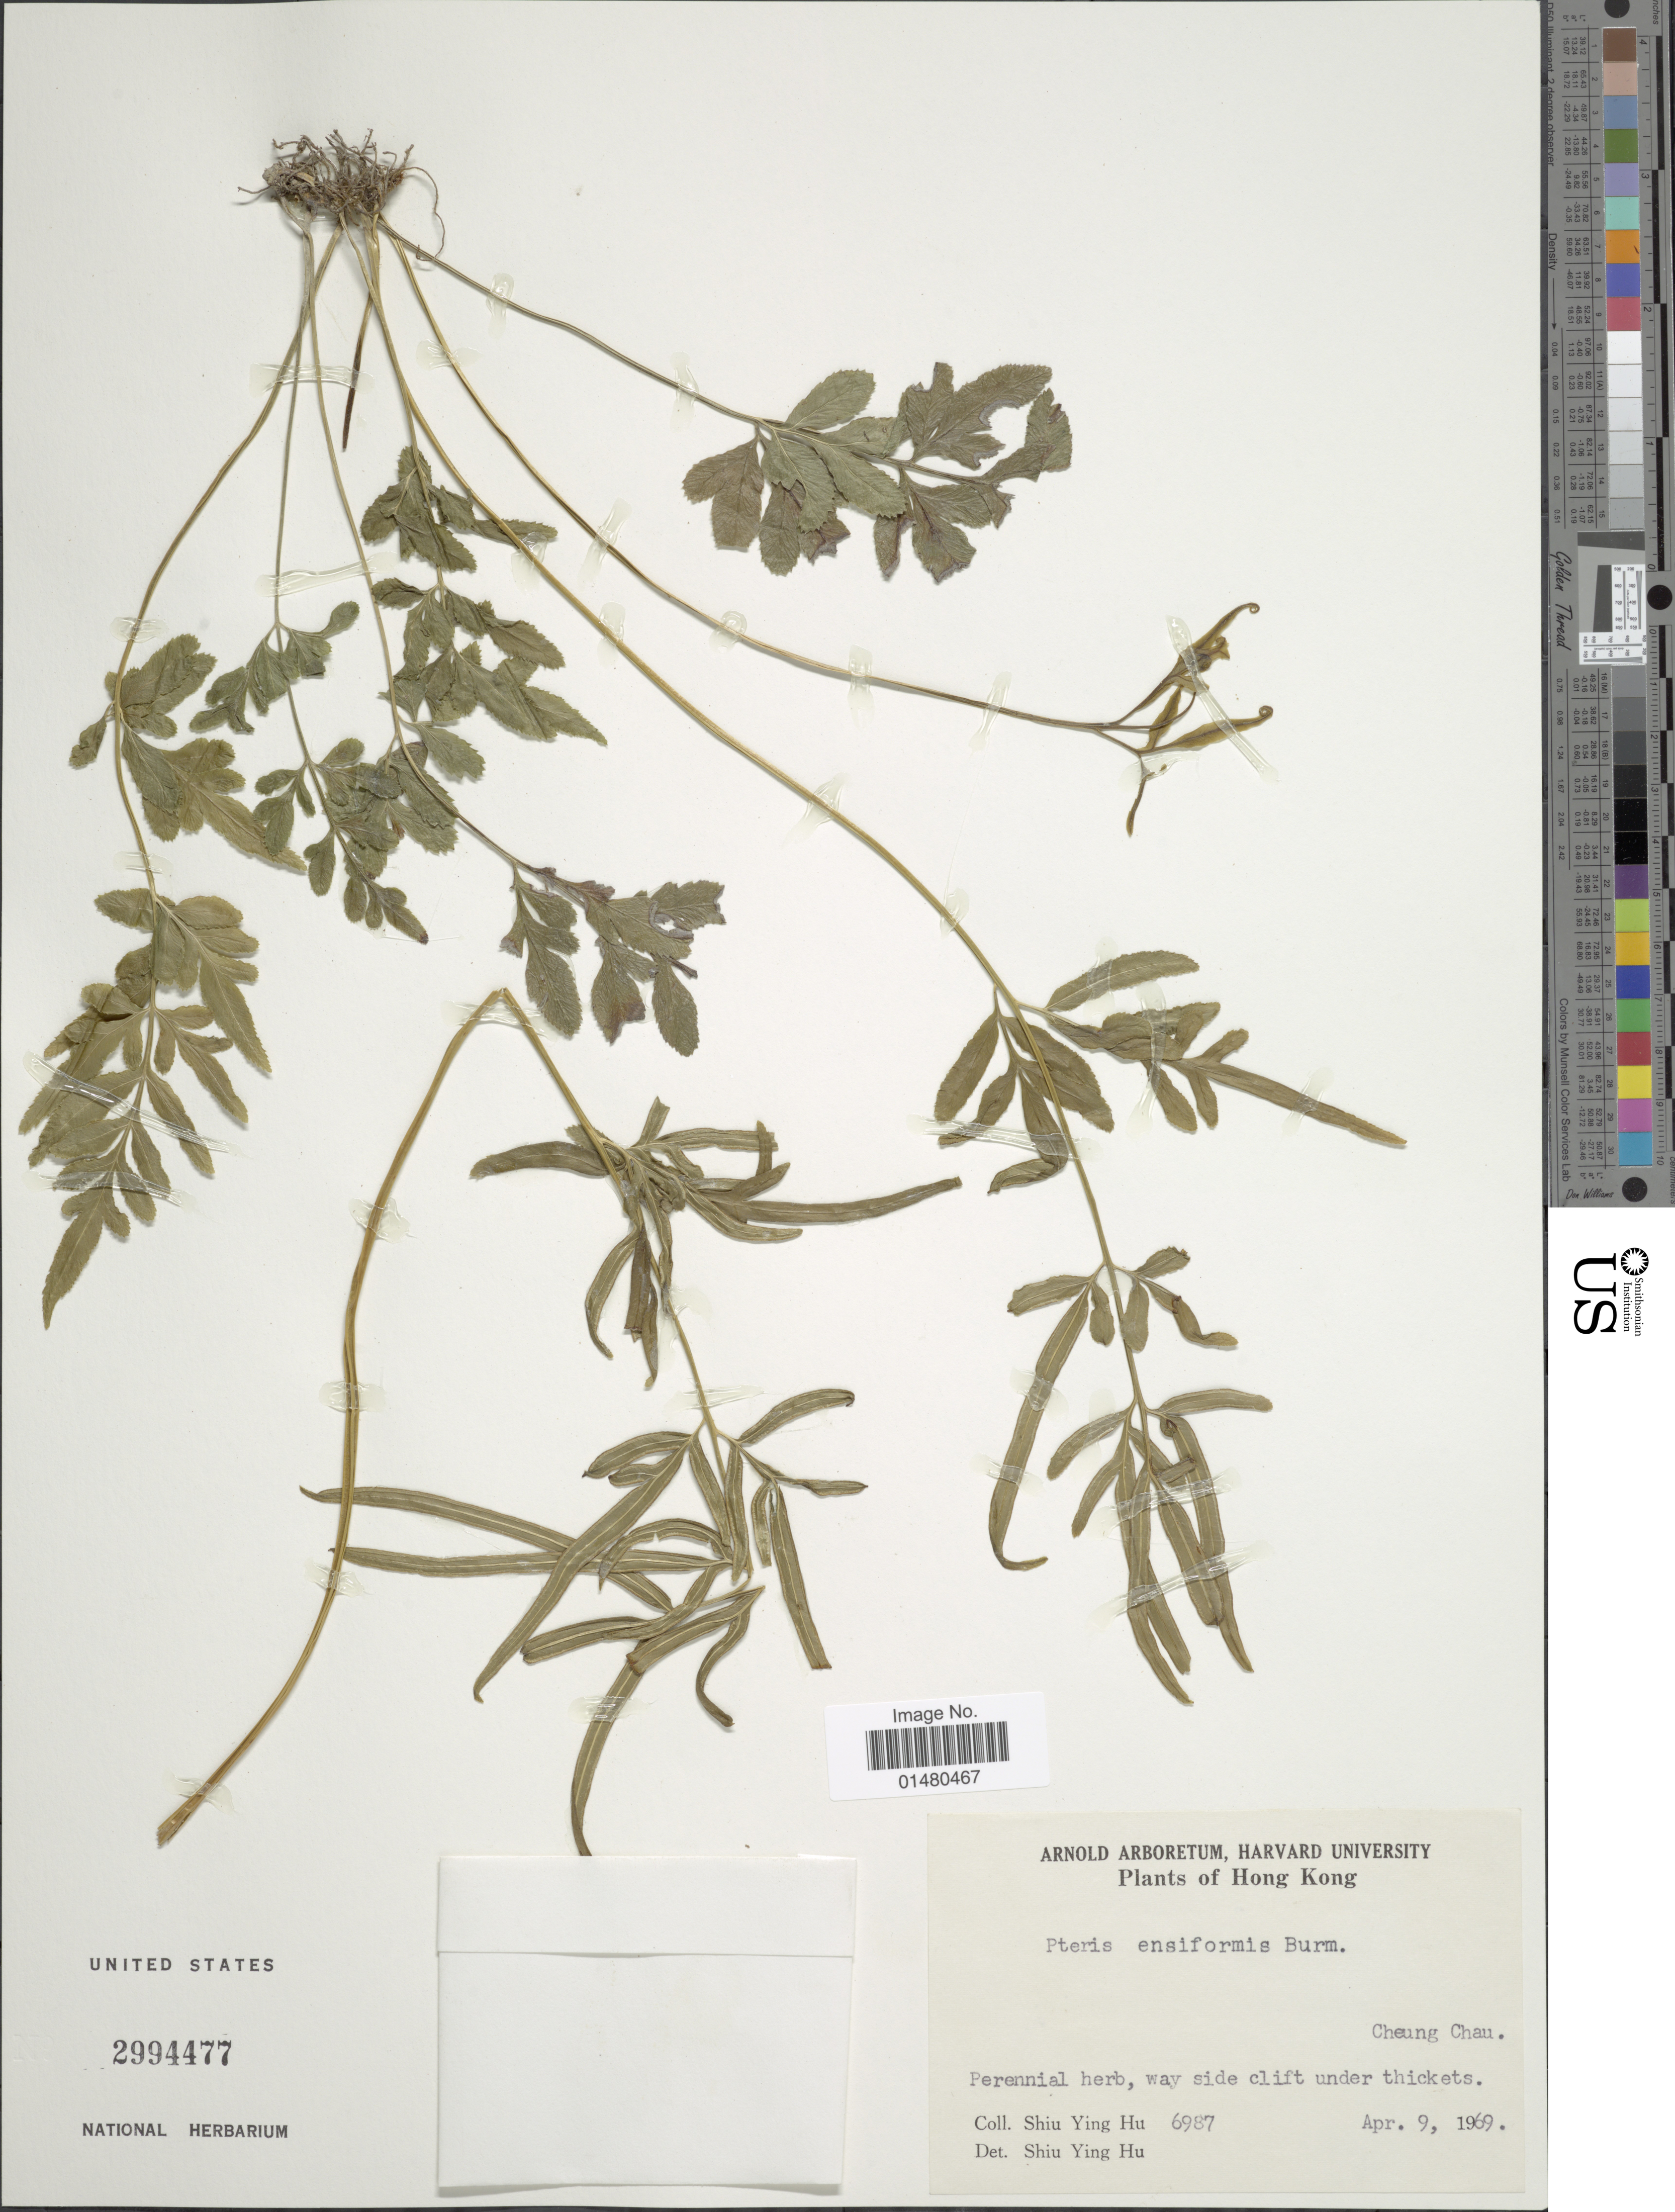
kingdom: Plantae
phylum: Tracheophyta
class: Polypodiopsida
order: Polypodiales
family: Pteridaceae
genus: Pteris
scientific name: Pteris ensiformis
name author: Burm. f.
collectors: S. Y. Hu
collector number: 6987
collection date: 1969-04-09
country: China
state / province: Hong Kong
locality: Cheung Chau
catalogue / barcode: US 2994477